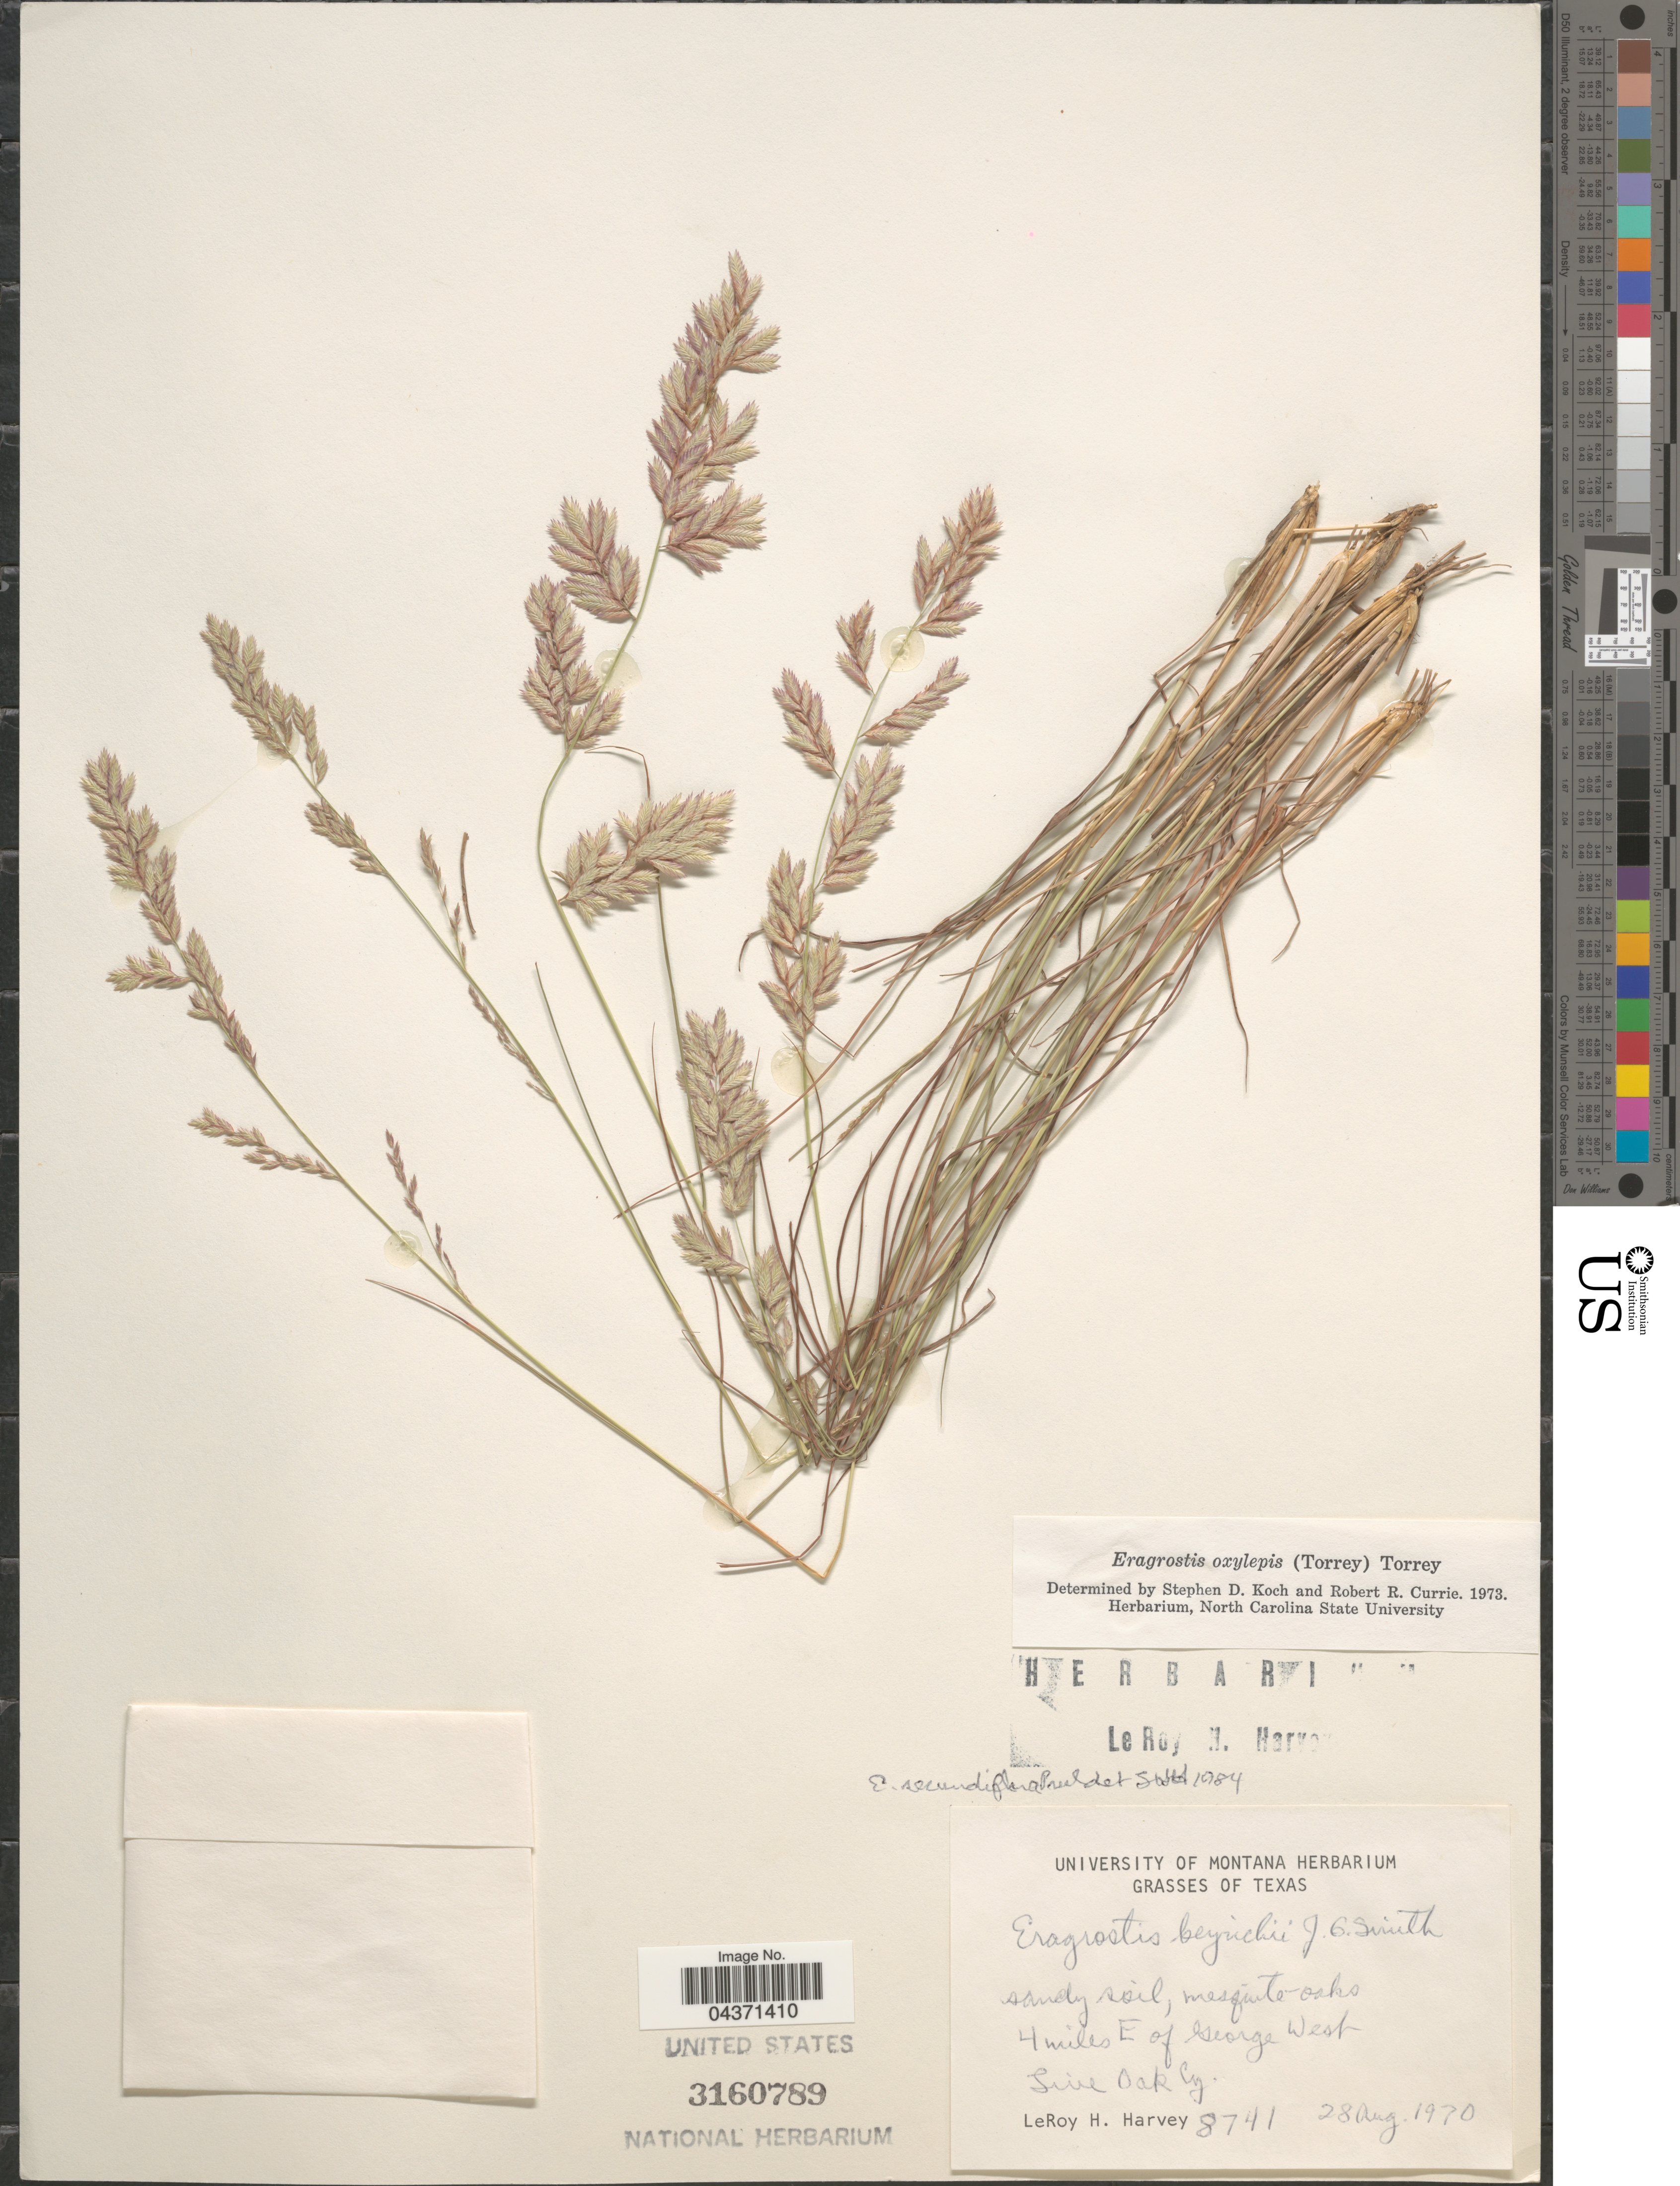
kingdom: Plantae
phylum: Tracheophyta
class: Liliopsida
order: Poales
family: Poaceae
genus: Eragrostis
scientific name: Eragrostis secundiflora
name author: J. Presl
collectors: L. H. Harvey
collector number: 8741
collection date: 1970-08-28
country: United States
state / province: Texas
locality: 4 miles E of George West. Live Oak Cy.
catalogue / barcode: US 3160789